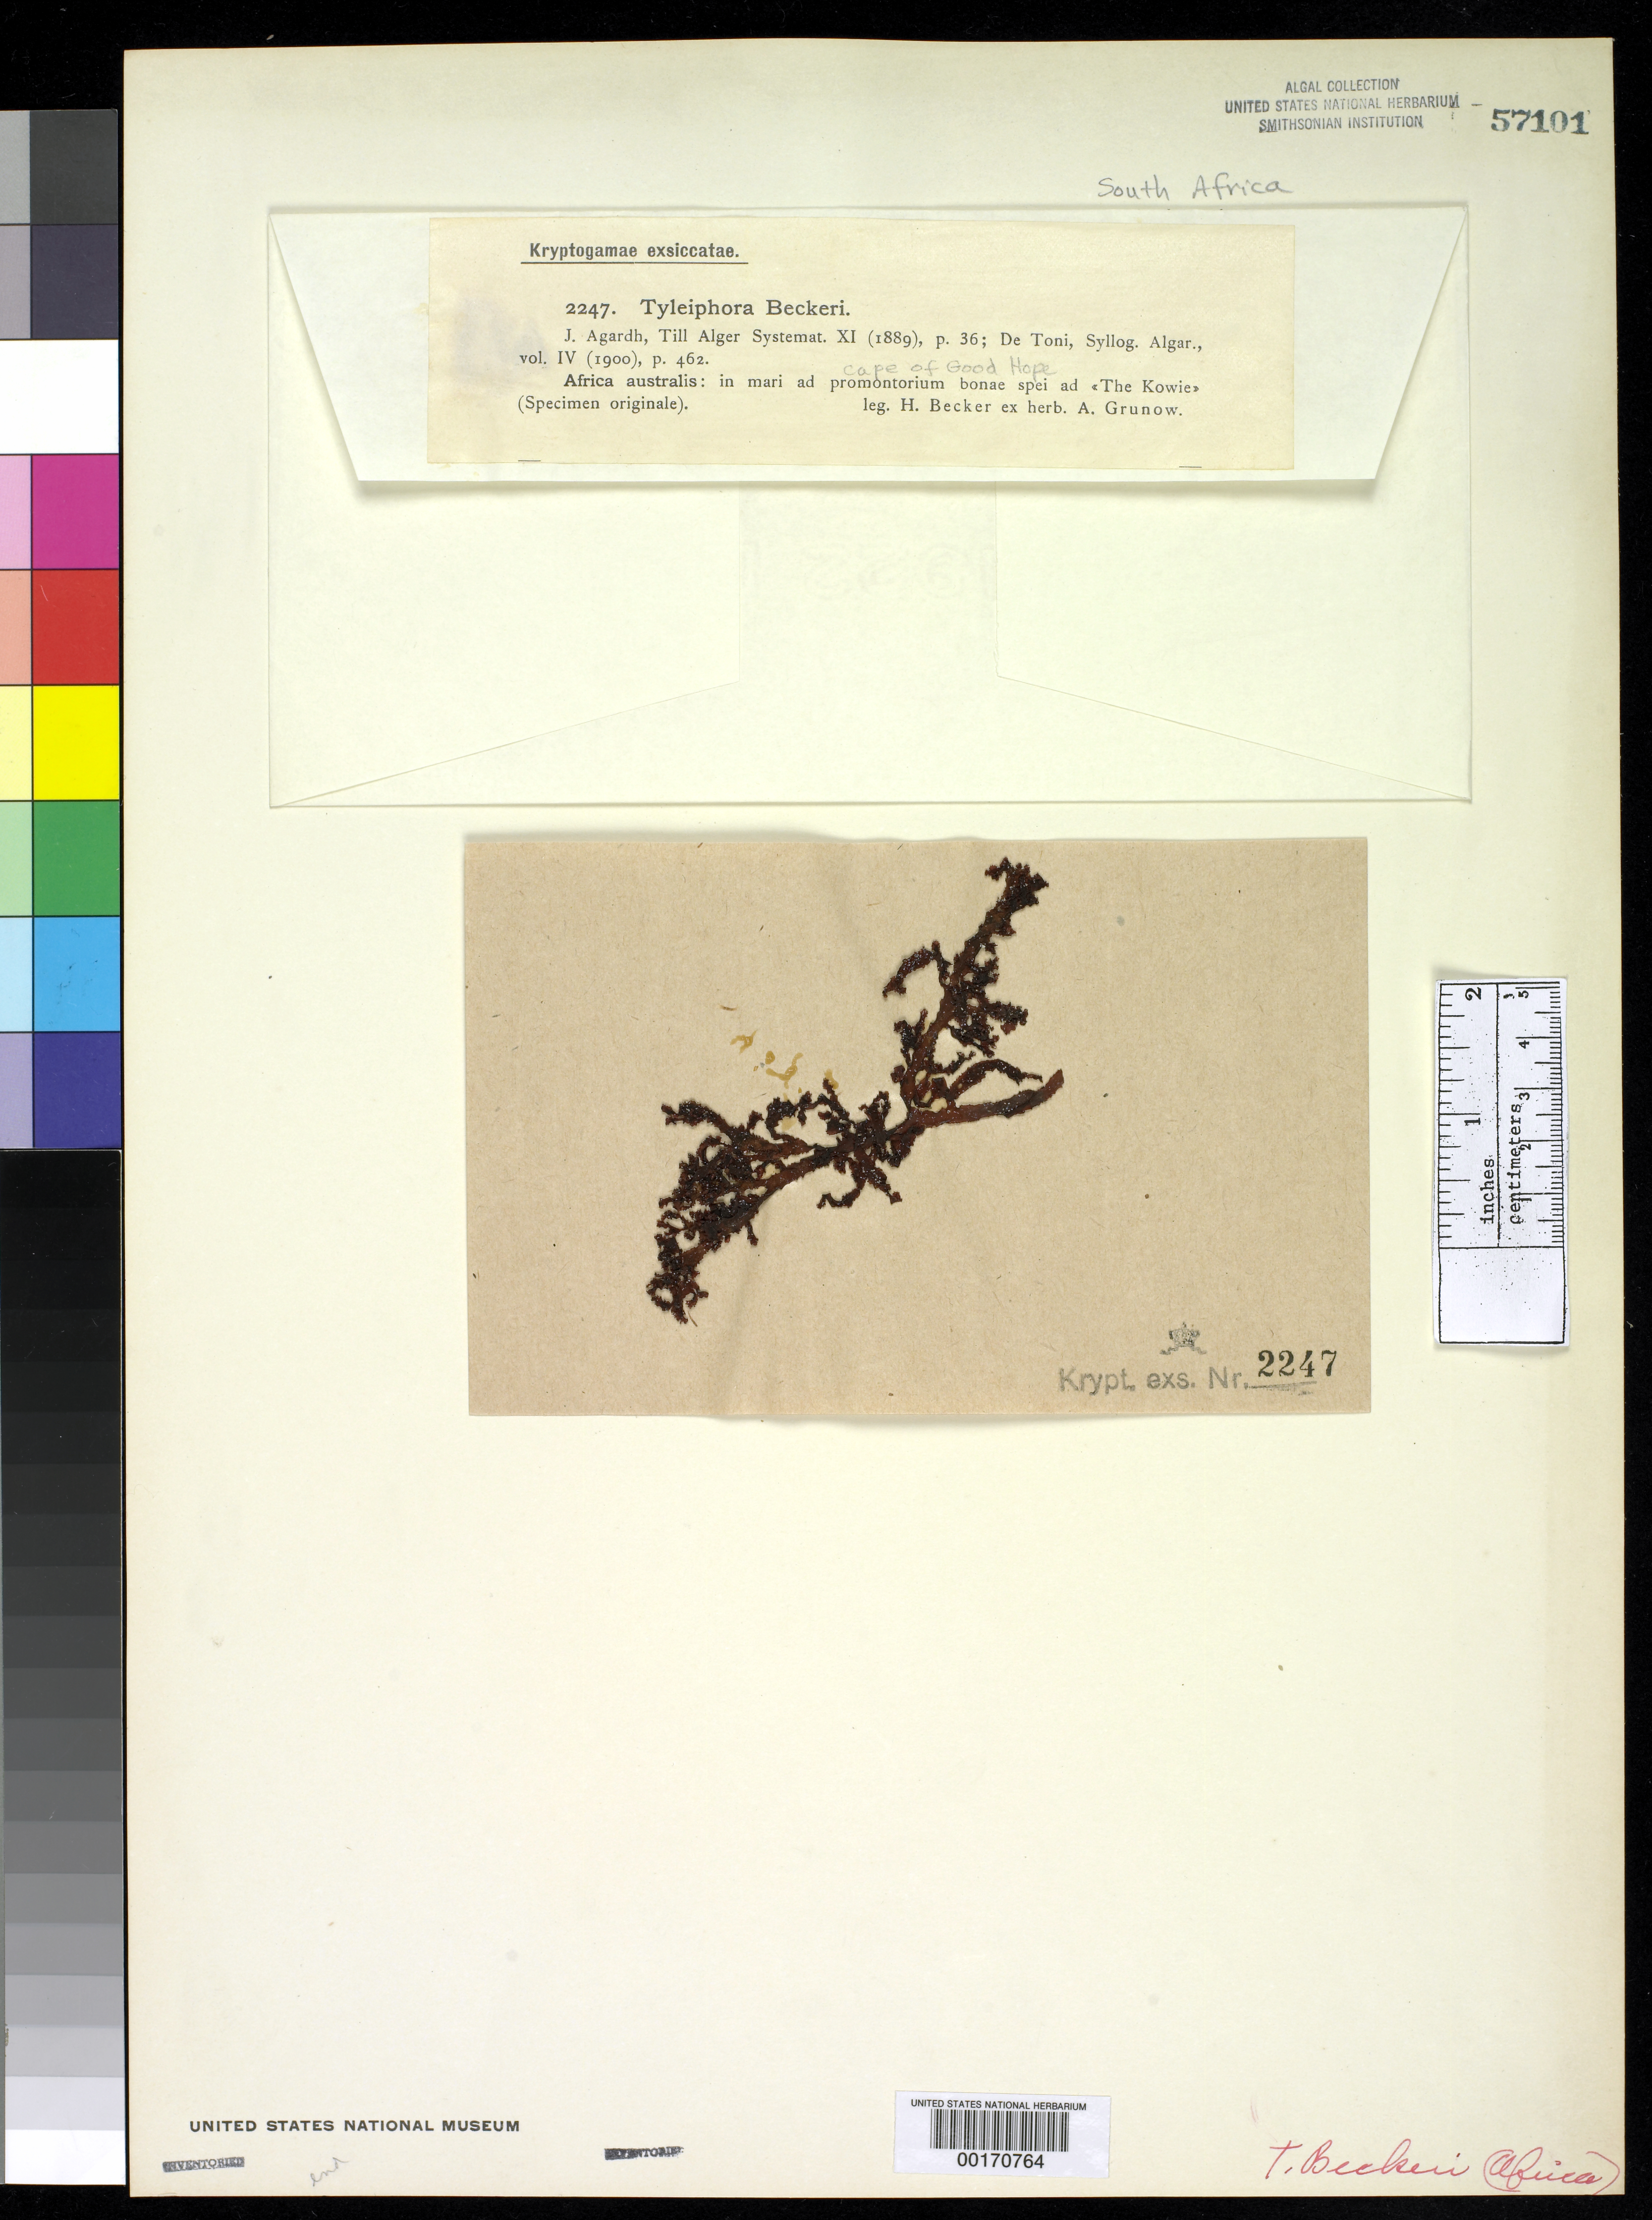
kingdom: Plantae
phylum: Rhodophyta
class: Florideophyceae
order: Gracilariales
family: Gracilariaceae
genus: Tyleiophora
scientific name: Tyleiophora beckeri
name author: J. Agardh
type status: Isotype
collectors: H. Becker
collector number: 2247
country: South Africa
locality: The Kowie, Cape of Good Hope (Promontorium Bonae Spei).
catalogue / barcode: US 57101